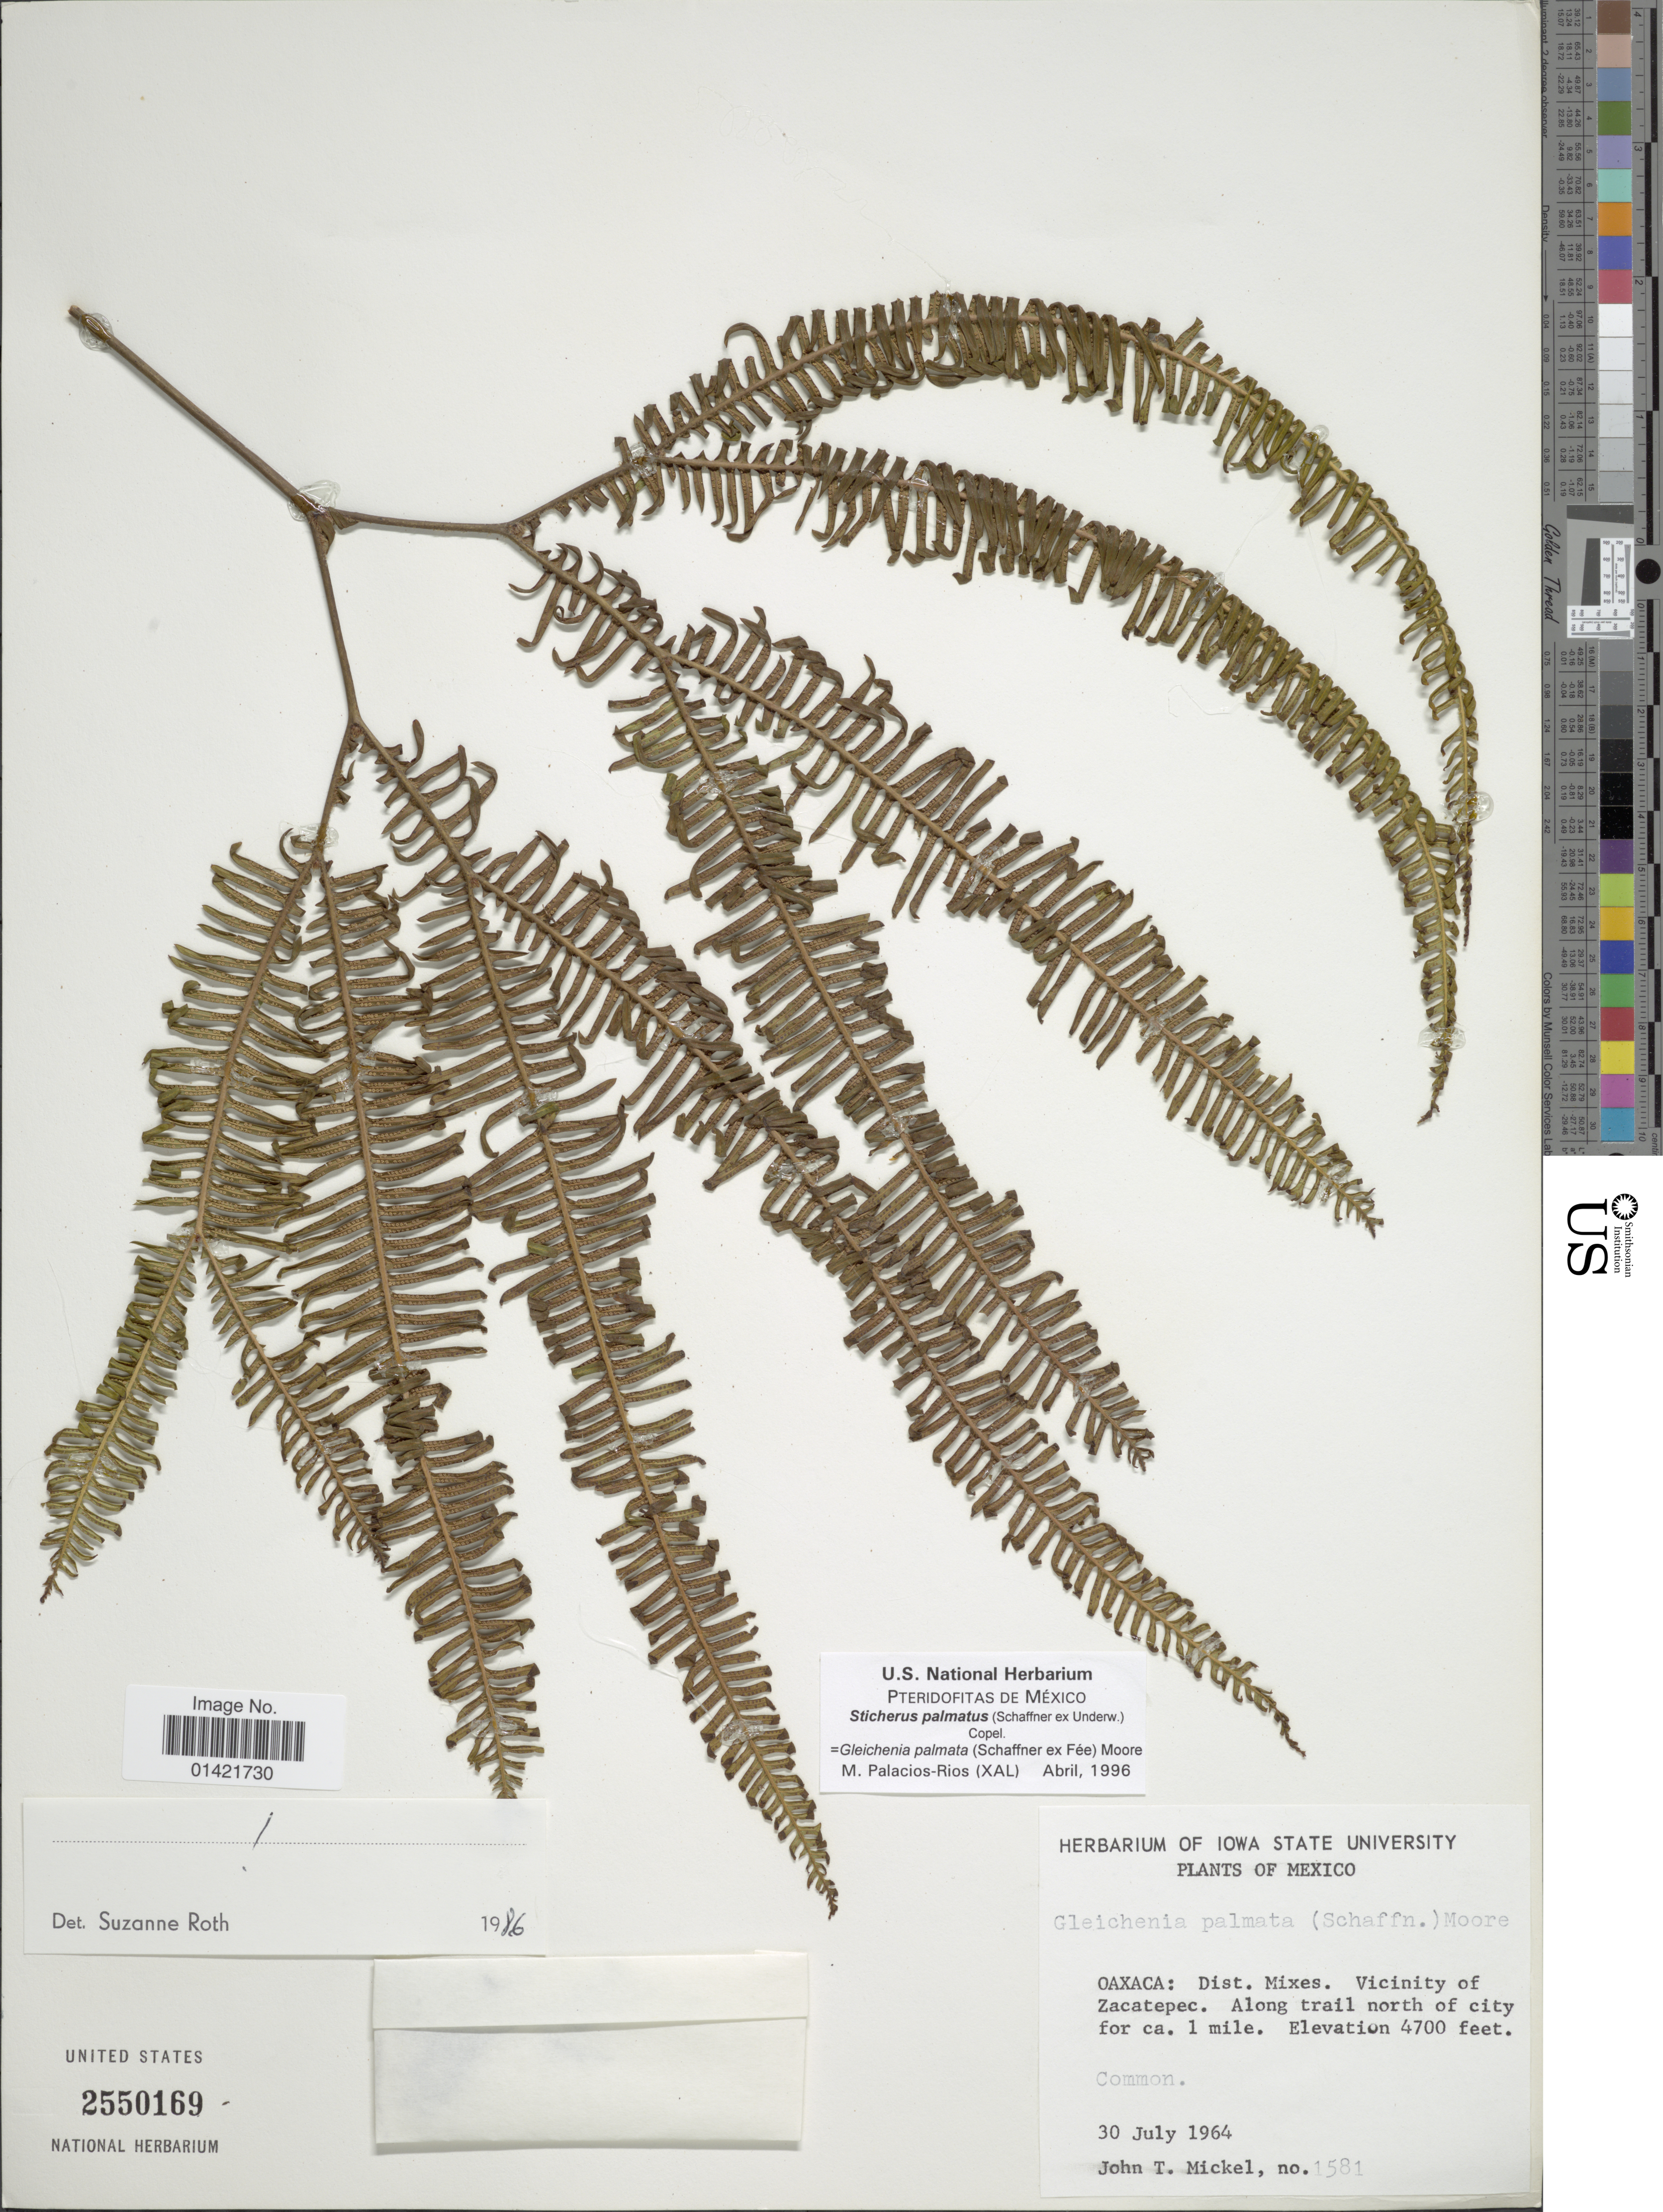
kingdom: Plantae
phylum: Tracheophyta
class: Polypodiopsida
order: Gleicheniales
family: Gleicheniaceae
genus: Sticherus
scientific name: Sticherus furcatus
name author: (L.) Ching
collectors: J. T. Mickel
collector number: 1581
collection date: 1964-07-30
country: Mexico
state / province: Oaxaca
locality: Dist. Mixes. Vicinity of Zacatepec. Along trail north of city for ca. 1 mile.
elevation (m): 1433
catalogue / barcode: US 2550169